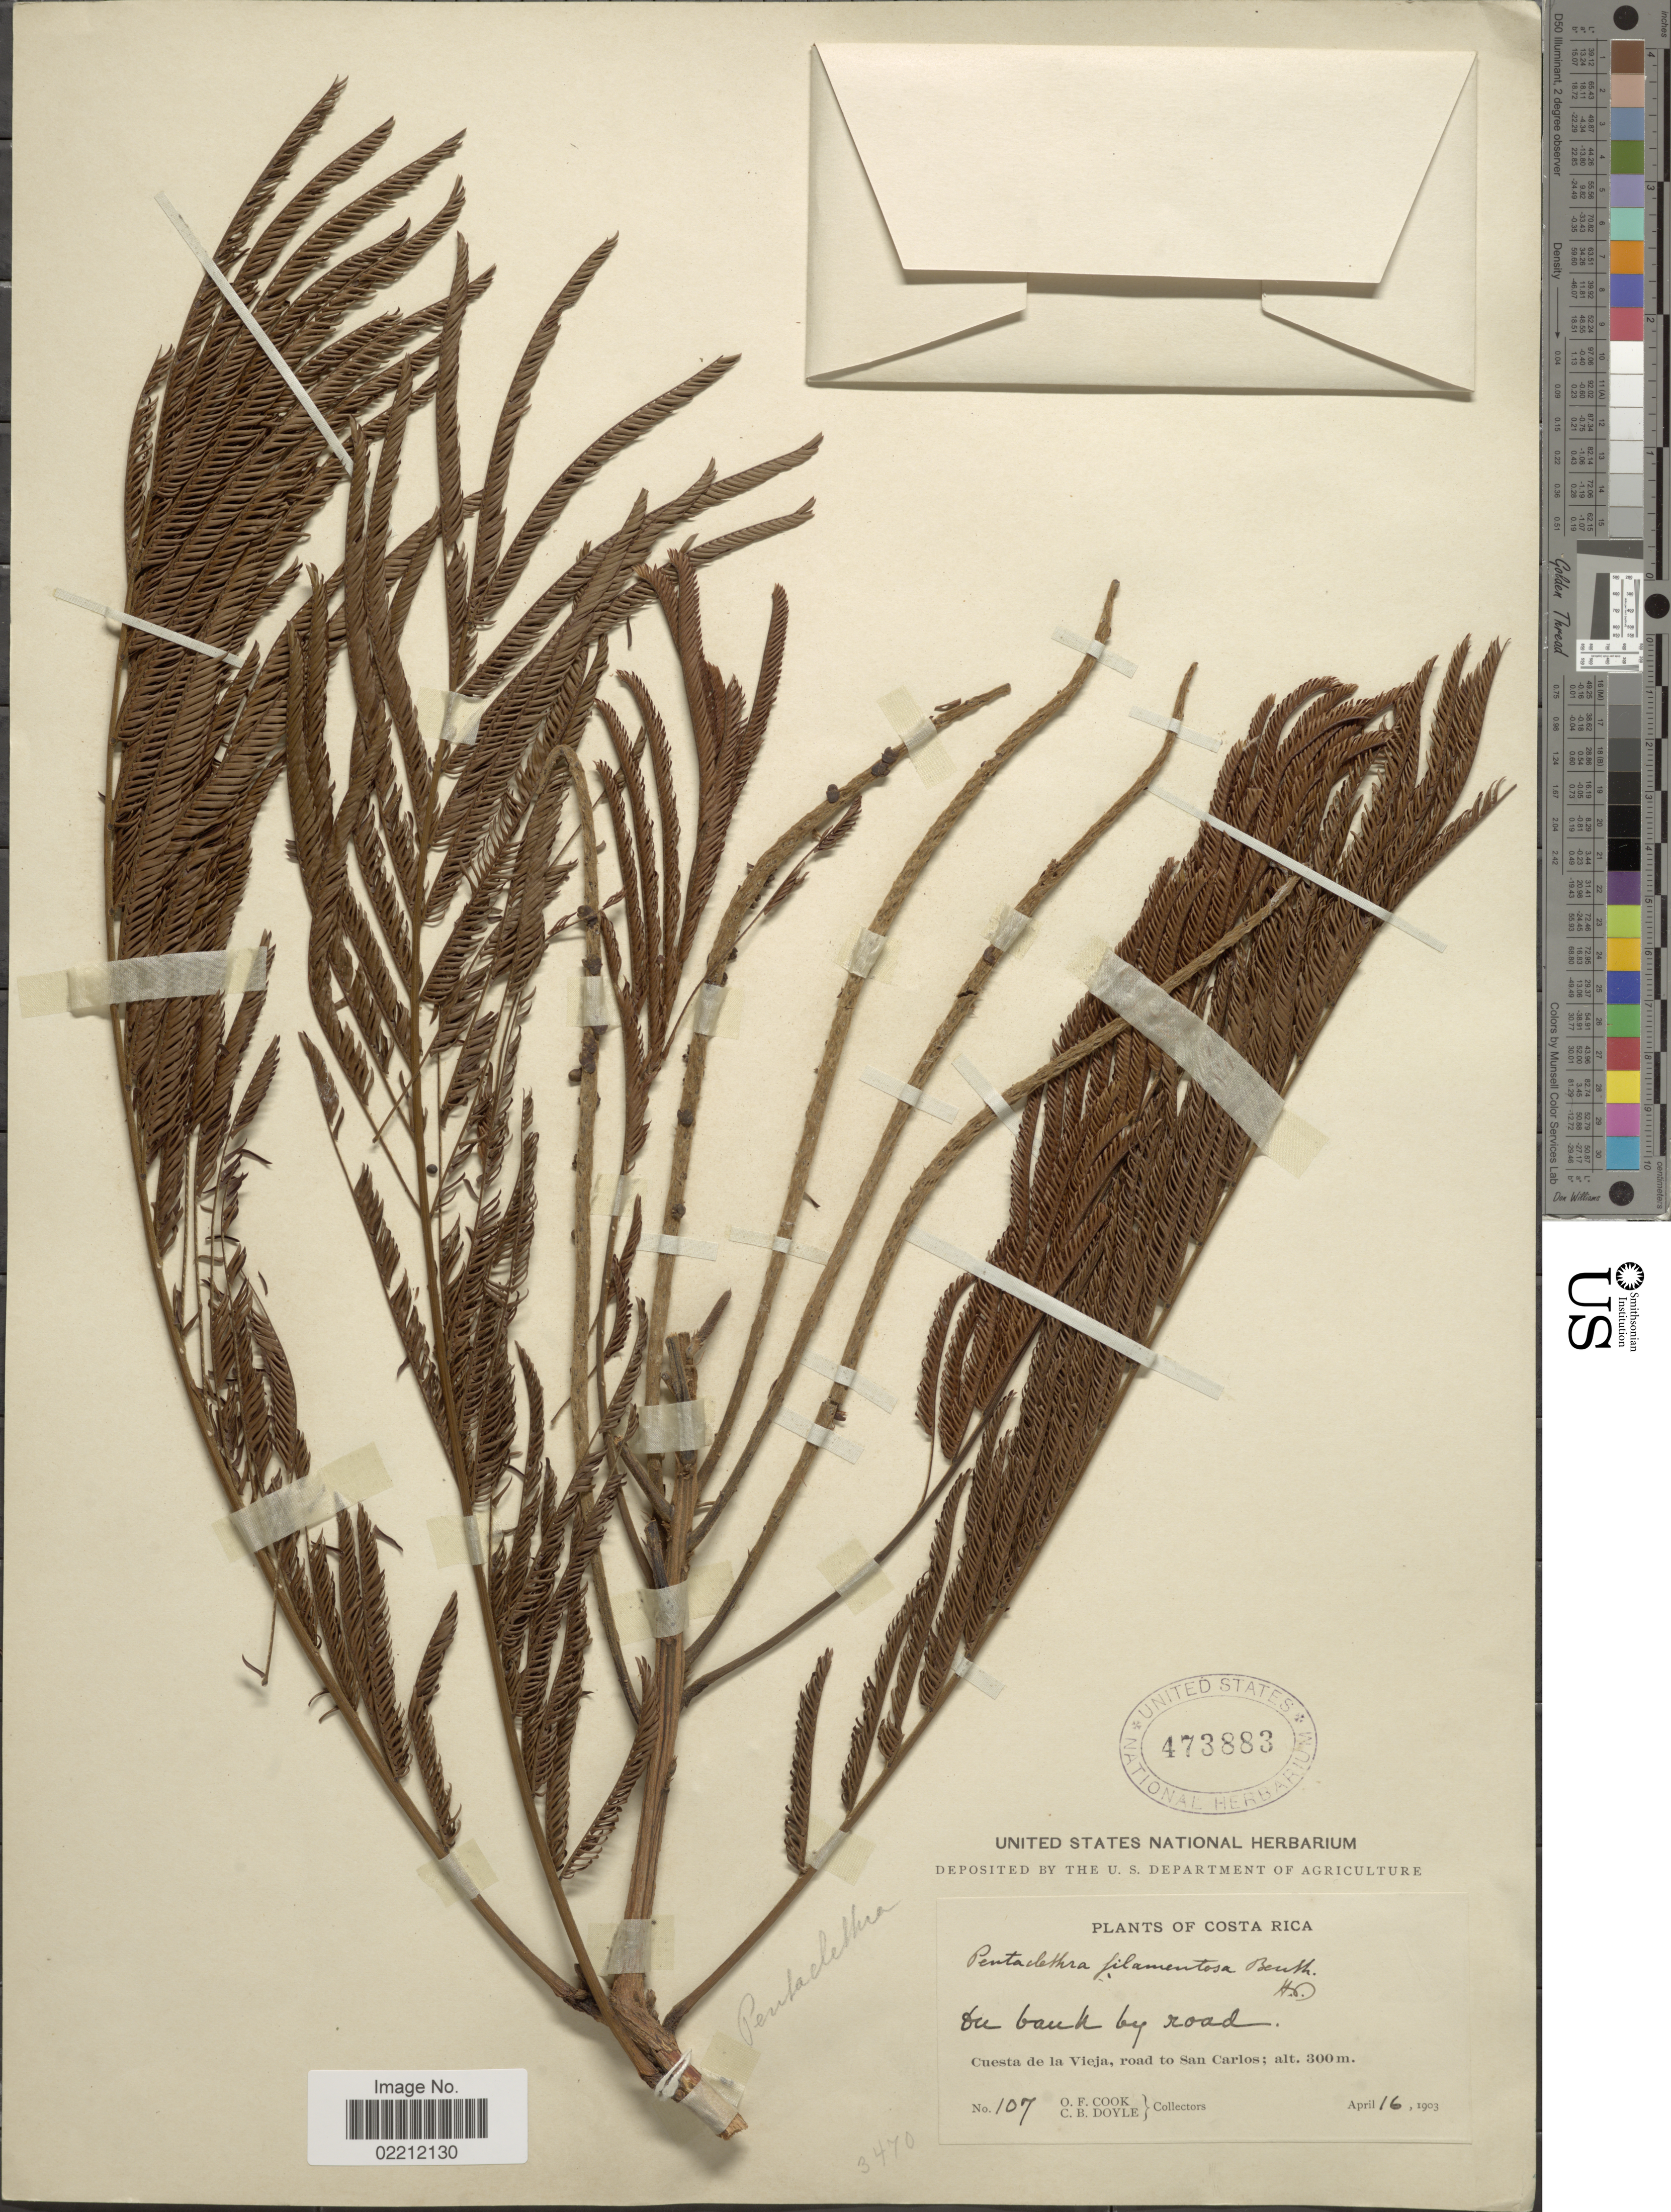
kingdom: Plantae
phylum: Tracheophyta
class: Magnoliopsida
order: Fabales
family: Fabaceae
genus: Pentaclethra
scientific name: Pentaclethra macroloba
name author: (Willd.) Kuntze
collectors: O. F. Cook & C. Doyle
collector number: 107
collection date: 1903-04-16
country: Costa Rica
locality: Cuesta de la Vieja, road to san Carlos.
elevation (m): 300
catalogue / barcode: US 473883